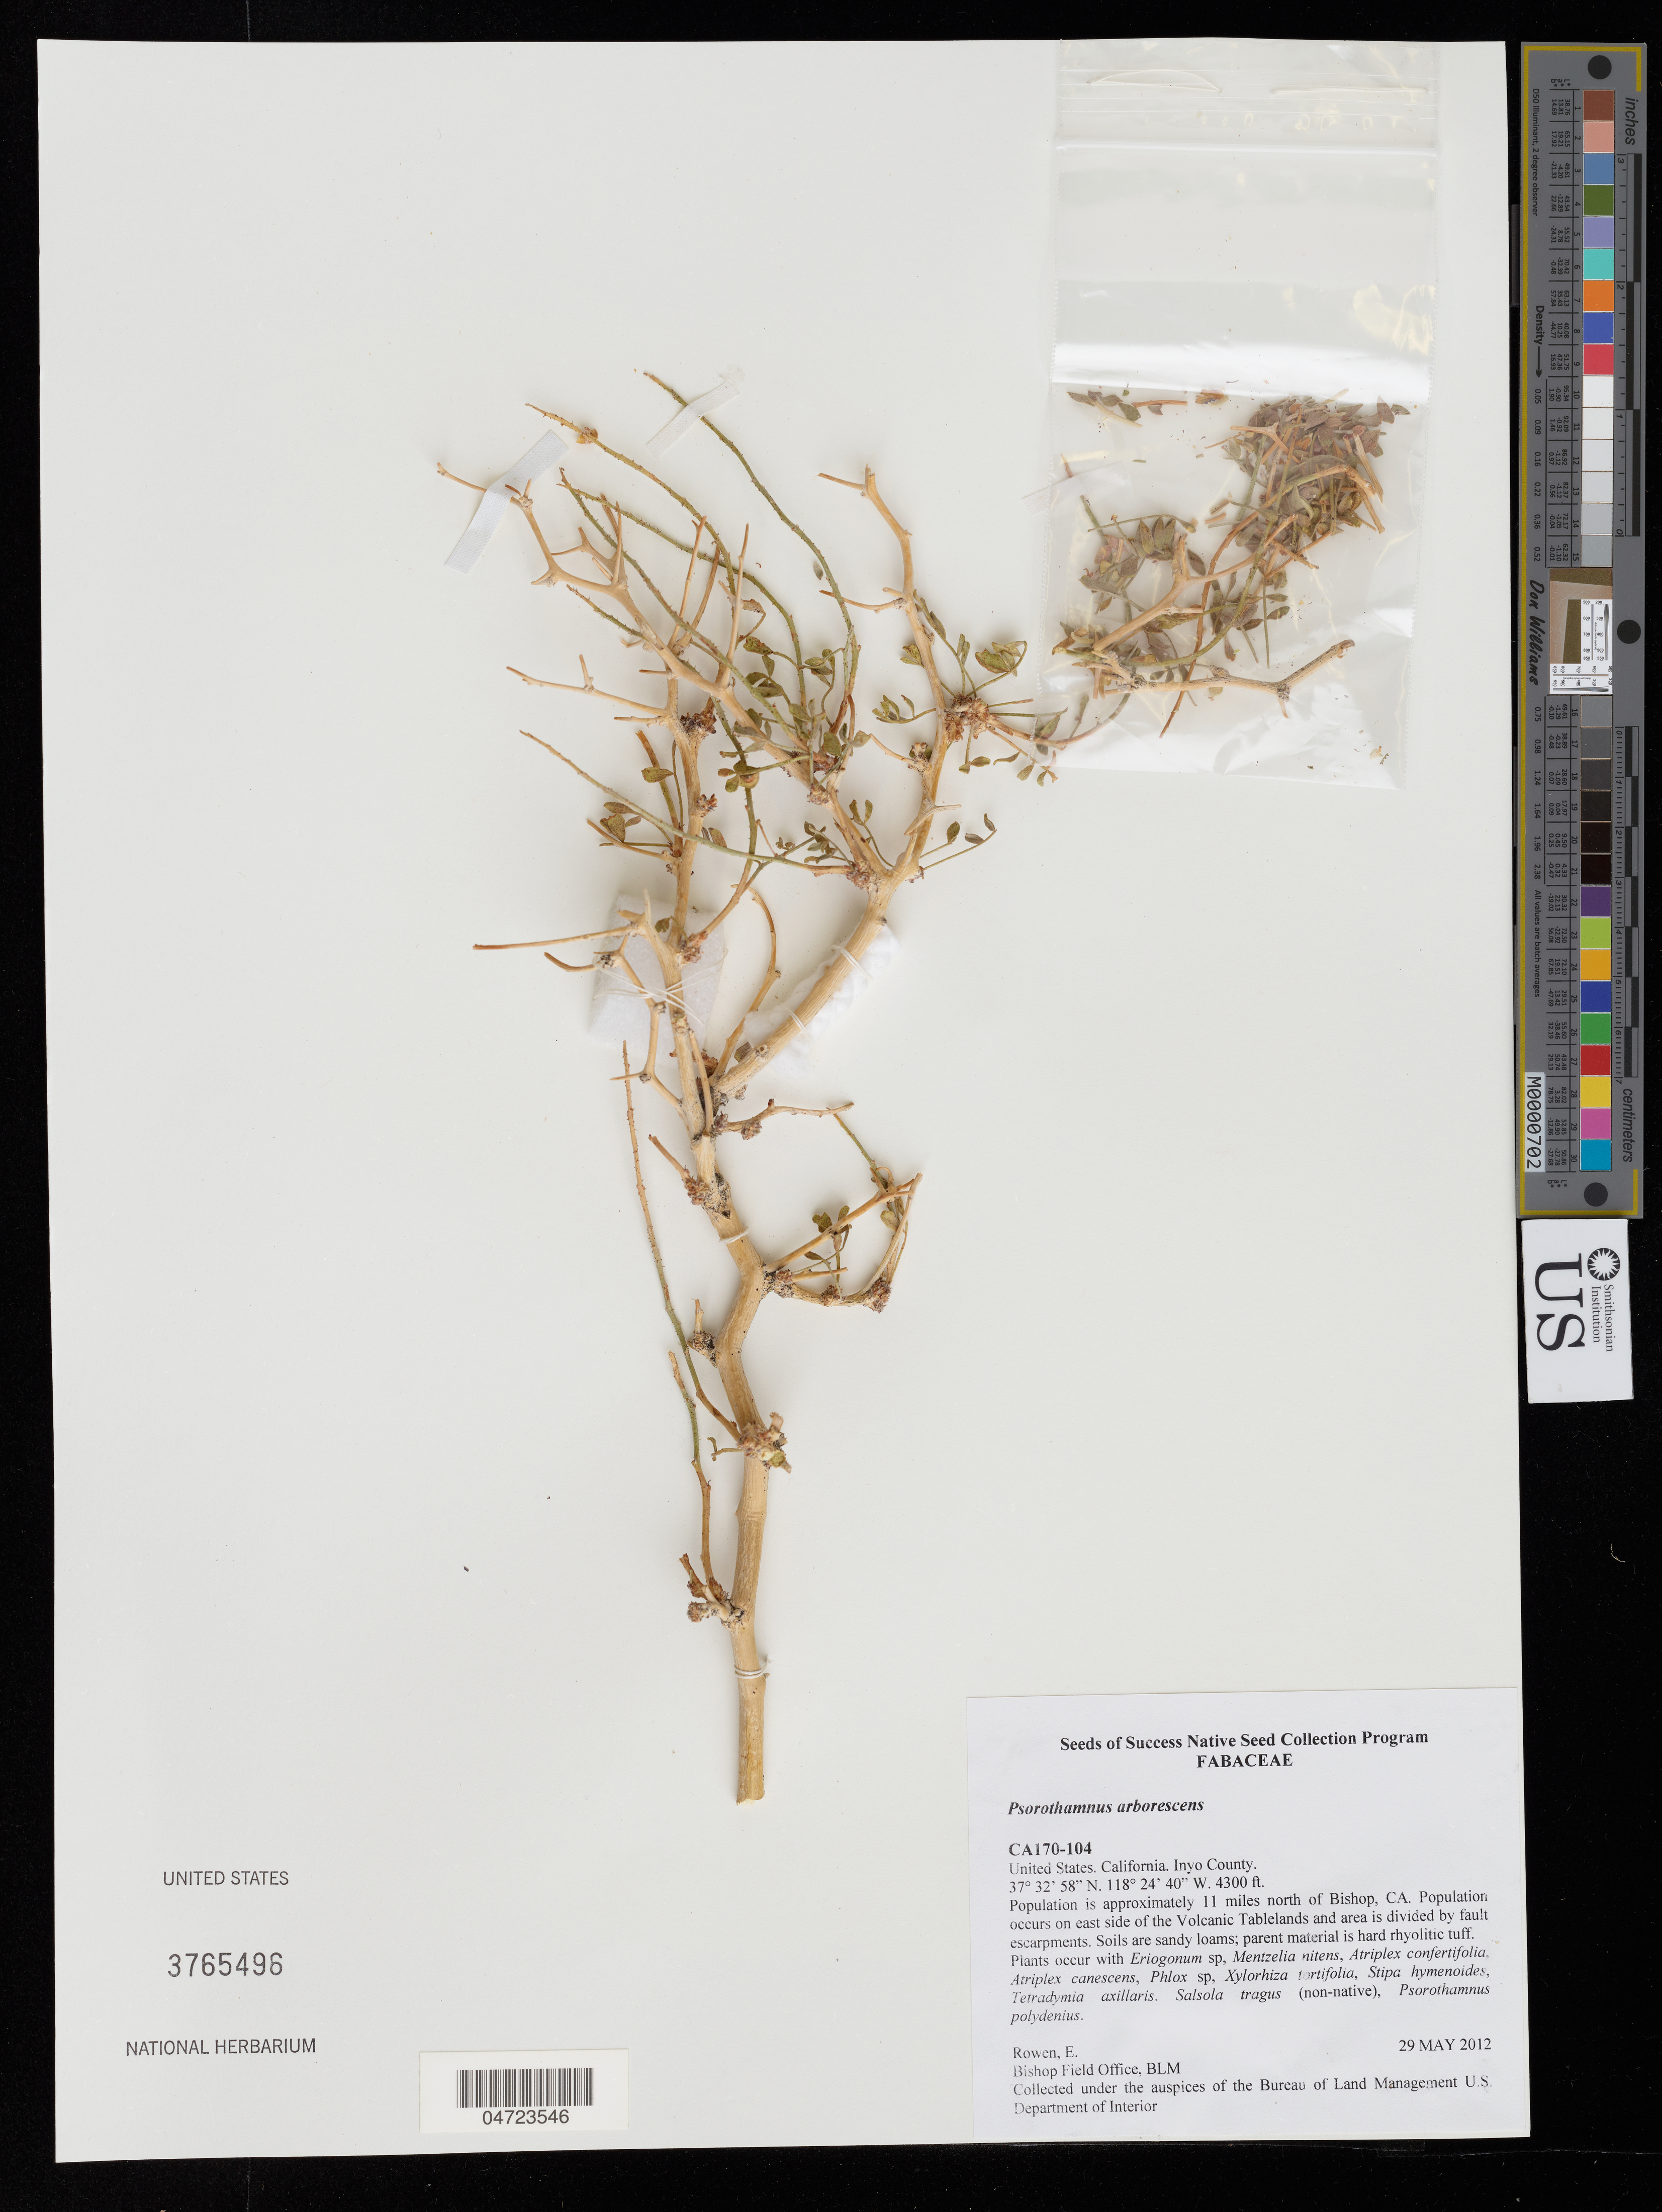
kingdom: Plantae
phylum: Tracheophyta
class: Magnoliopsida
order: Fabales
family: Fabaceae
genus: Psorothamnus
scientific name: Psorothamnus arborescens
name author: (Torr. ex A. Gray) Barneby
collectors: E. Rowen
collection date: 2012-05-29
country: United States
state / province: California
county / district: Inyo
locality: Inyo County. Population is approximately 11 miles north of Bishop, CA. Population occurs on east side of the Volcanic Tablelands and area is divided by fault escarpments.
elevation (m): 1311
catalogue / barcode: US 3765496